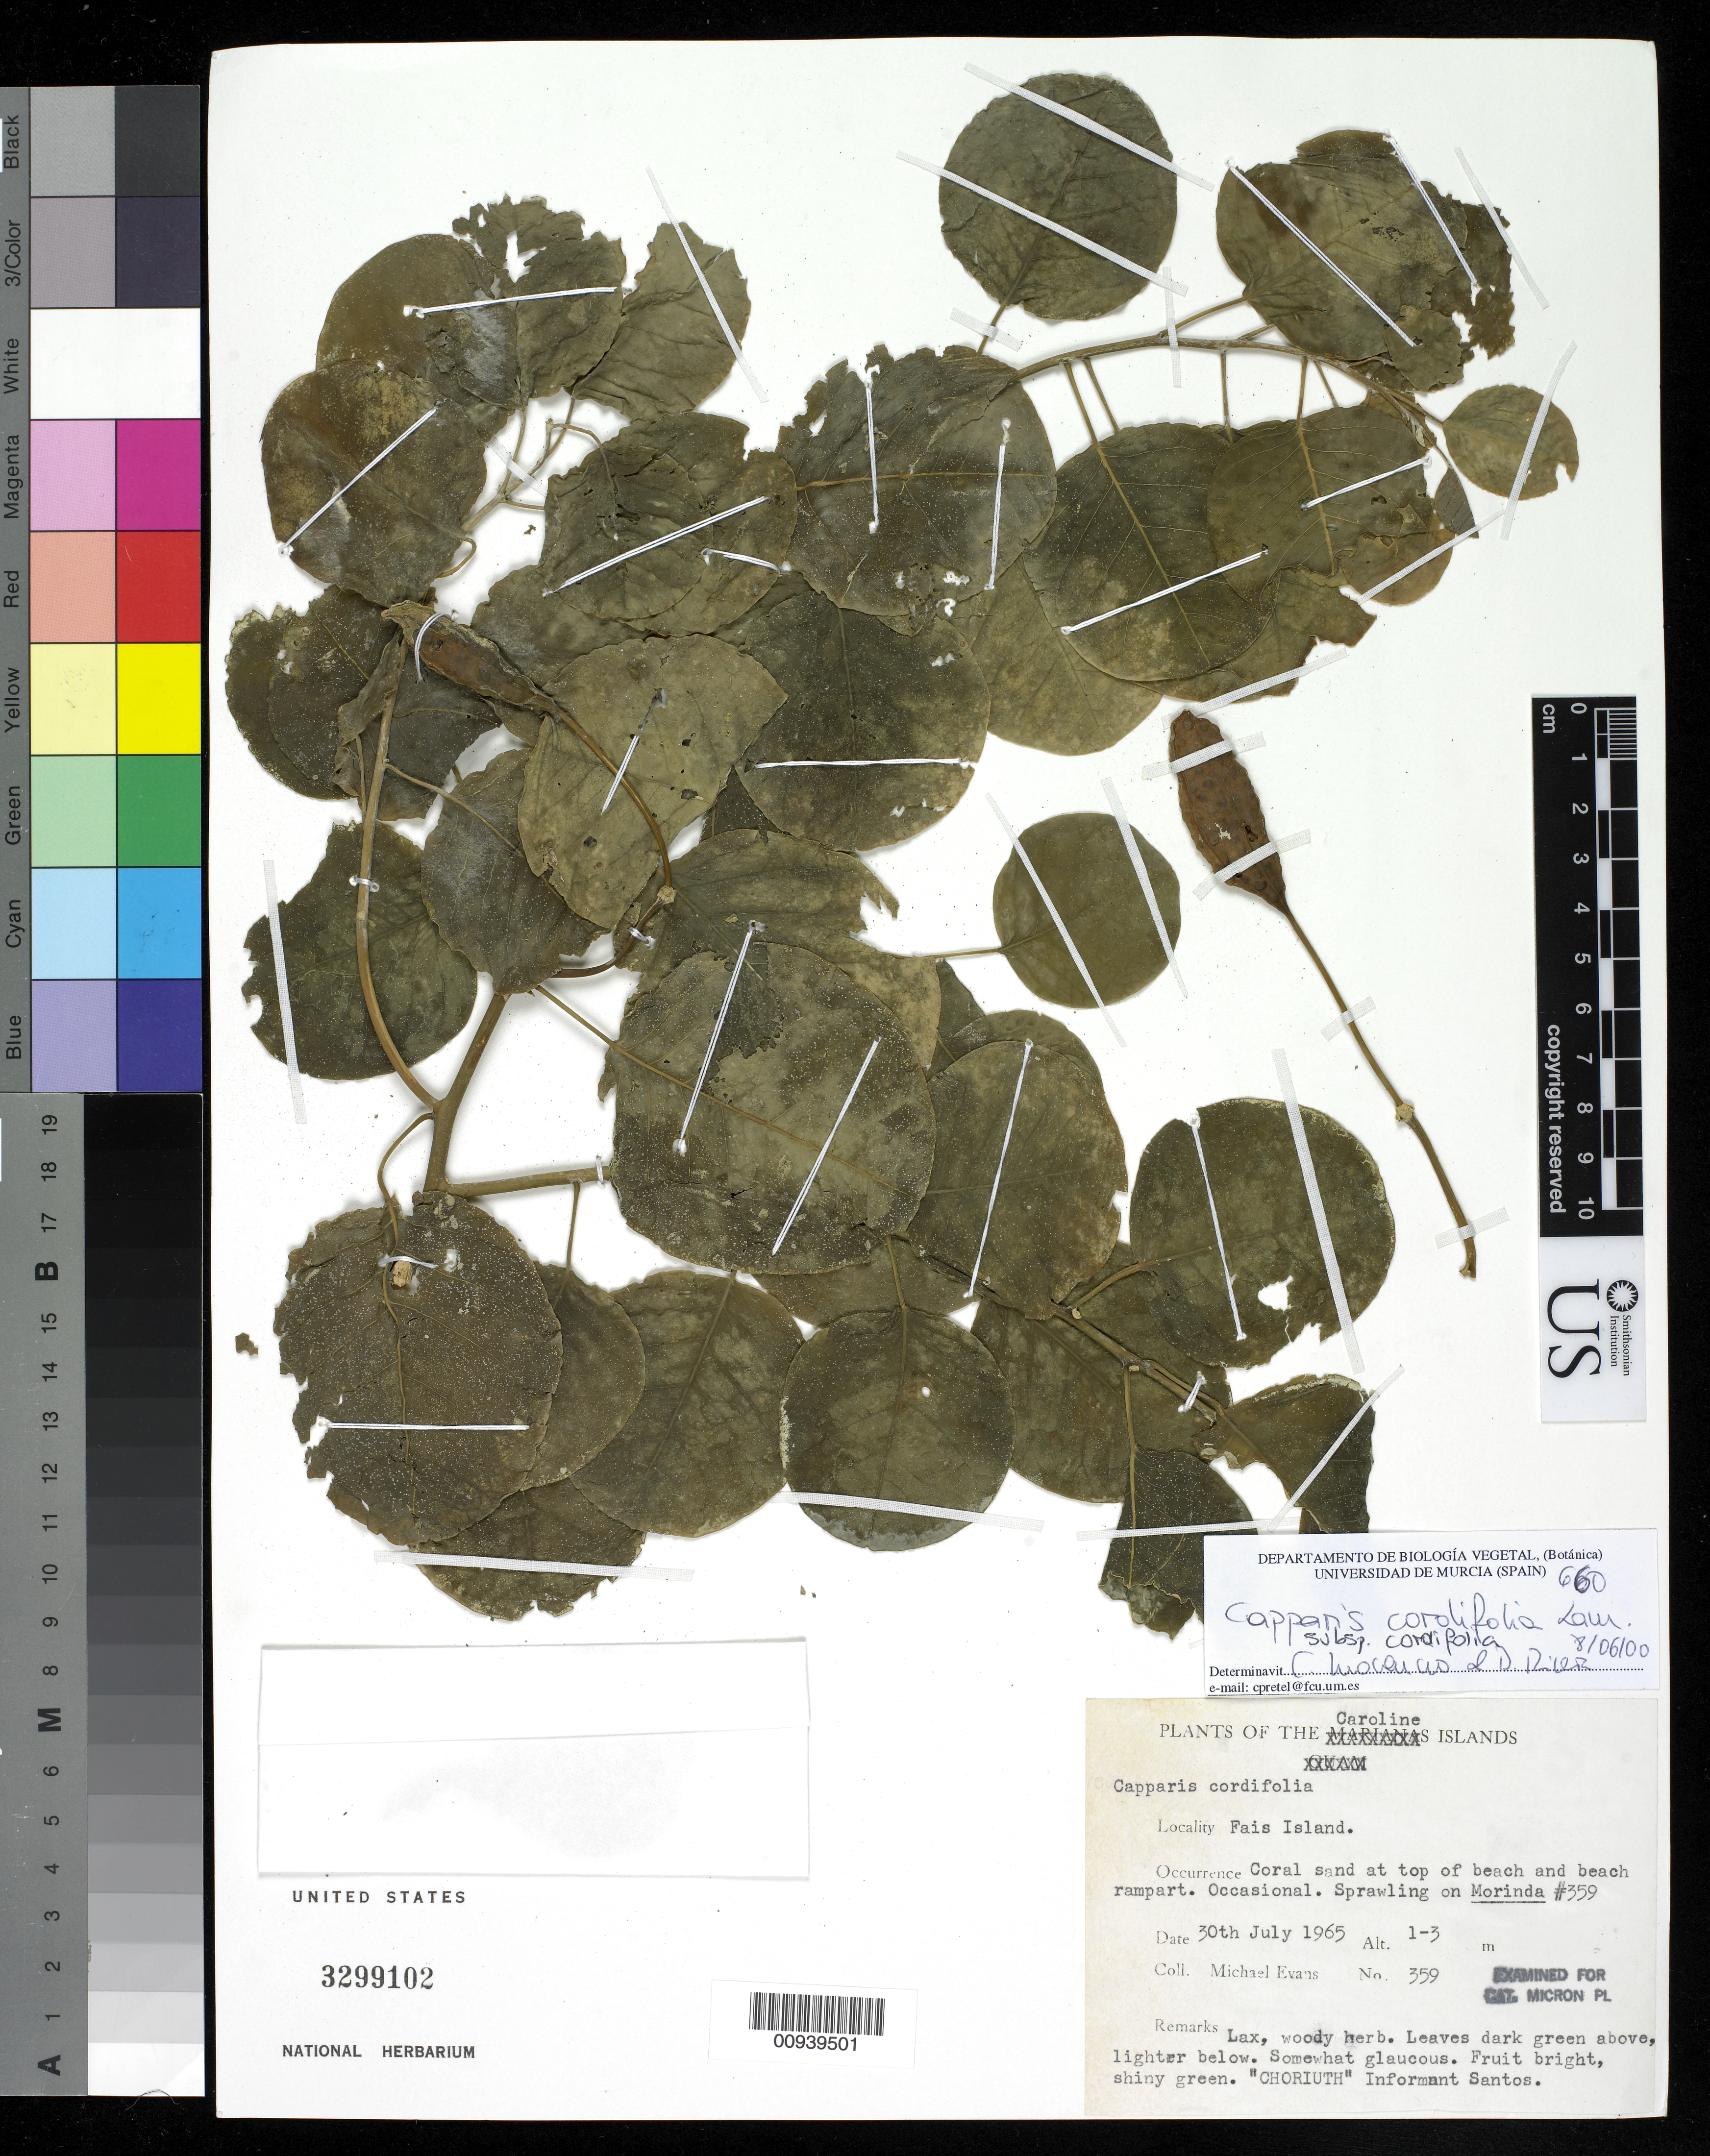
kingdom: Plantae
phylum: Tracheophyta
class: Magnoliopsida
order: Brassicales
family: Capparaceae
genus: Capparis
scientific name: Capparis spinosa subsp. cordifolia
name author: (Lam.) Fici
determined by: Wagner, W. L., (BOT), Smithsonian Institution - National Museum of Natural History (UNITED STATES)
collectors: M. Evans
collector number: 359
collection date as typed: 30 Jul 1965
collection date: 1965-07-30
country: Micronesia, Federated States of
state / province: Yap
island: Fais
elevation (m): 1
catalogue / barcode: US 3299102